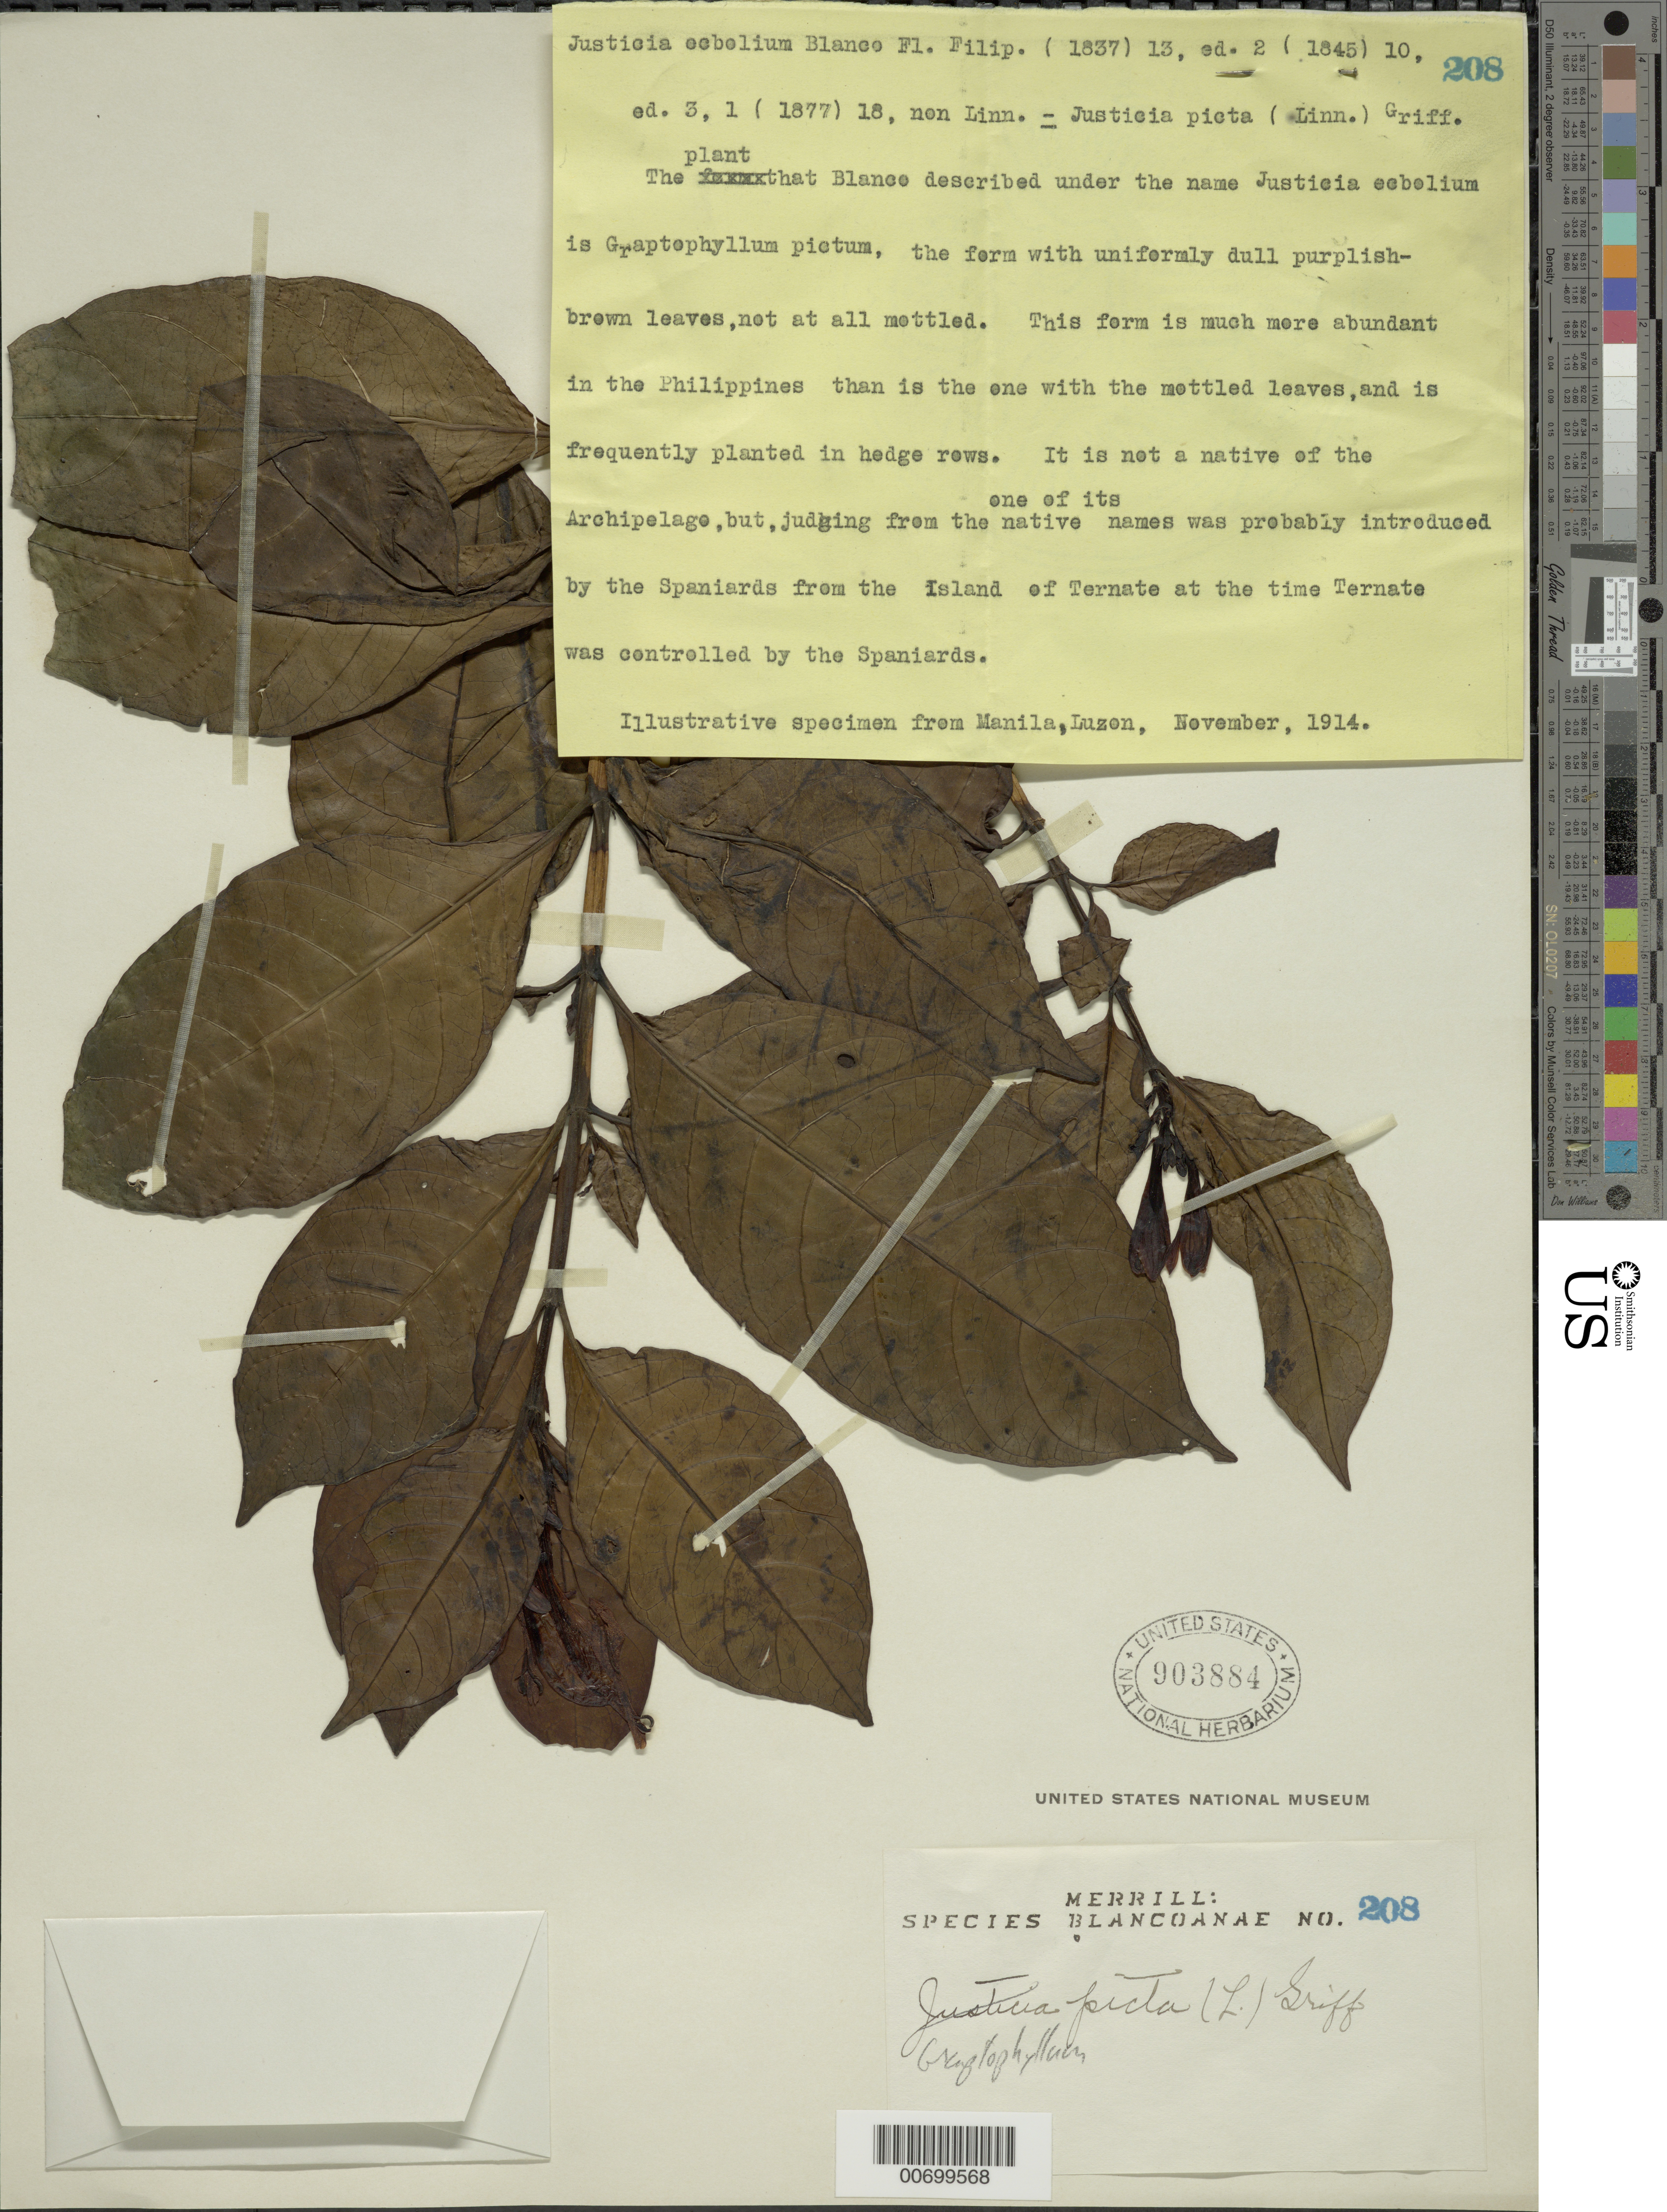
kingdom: Plantae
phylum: Tracheophyta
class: Magnoliopsida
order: Lamiales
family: Acanthaceae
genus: Graptophyllum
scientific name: Graptophyllum pictum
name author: (L.) Griff.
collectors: E. D. Merrill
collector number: Sp. Blancoan. 0208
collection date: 1914-11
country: Philippines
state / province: National Capital Region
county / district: Manila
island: Luzon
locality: Manila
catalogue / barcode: US 903884